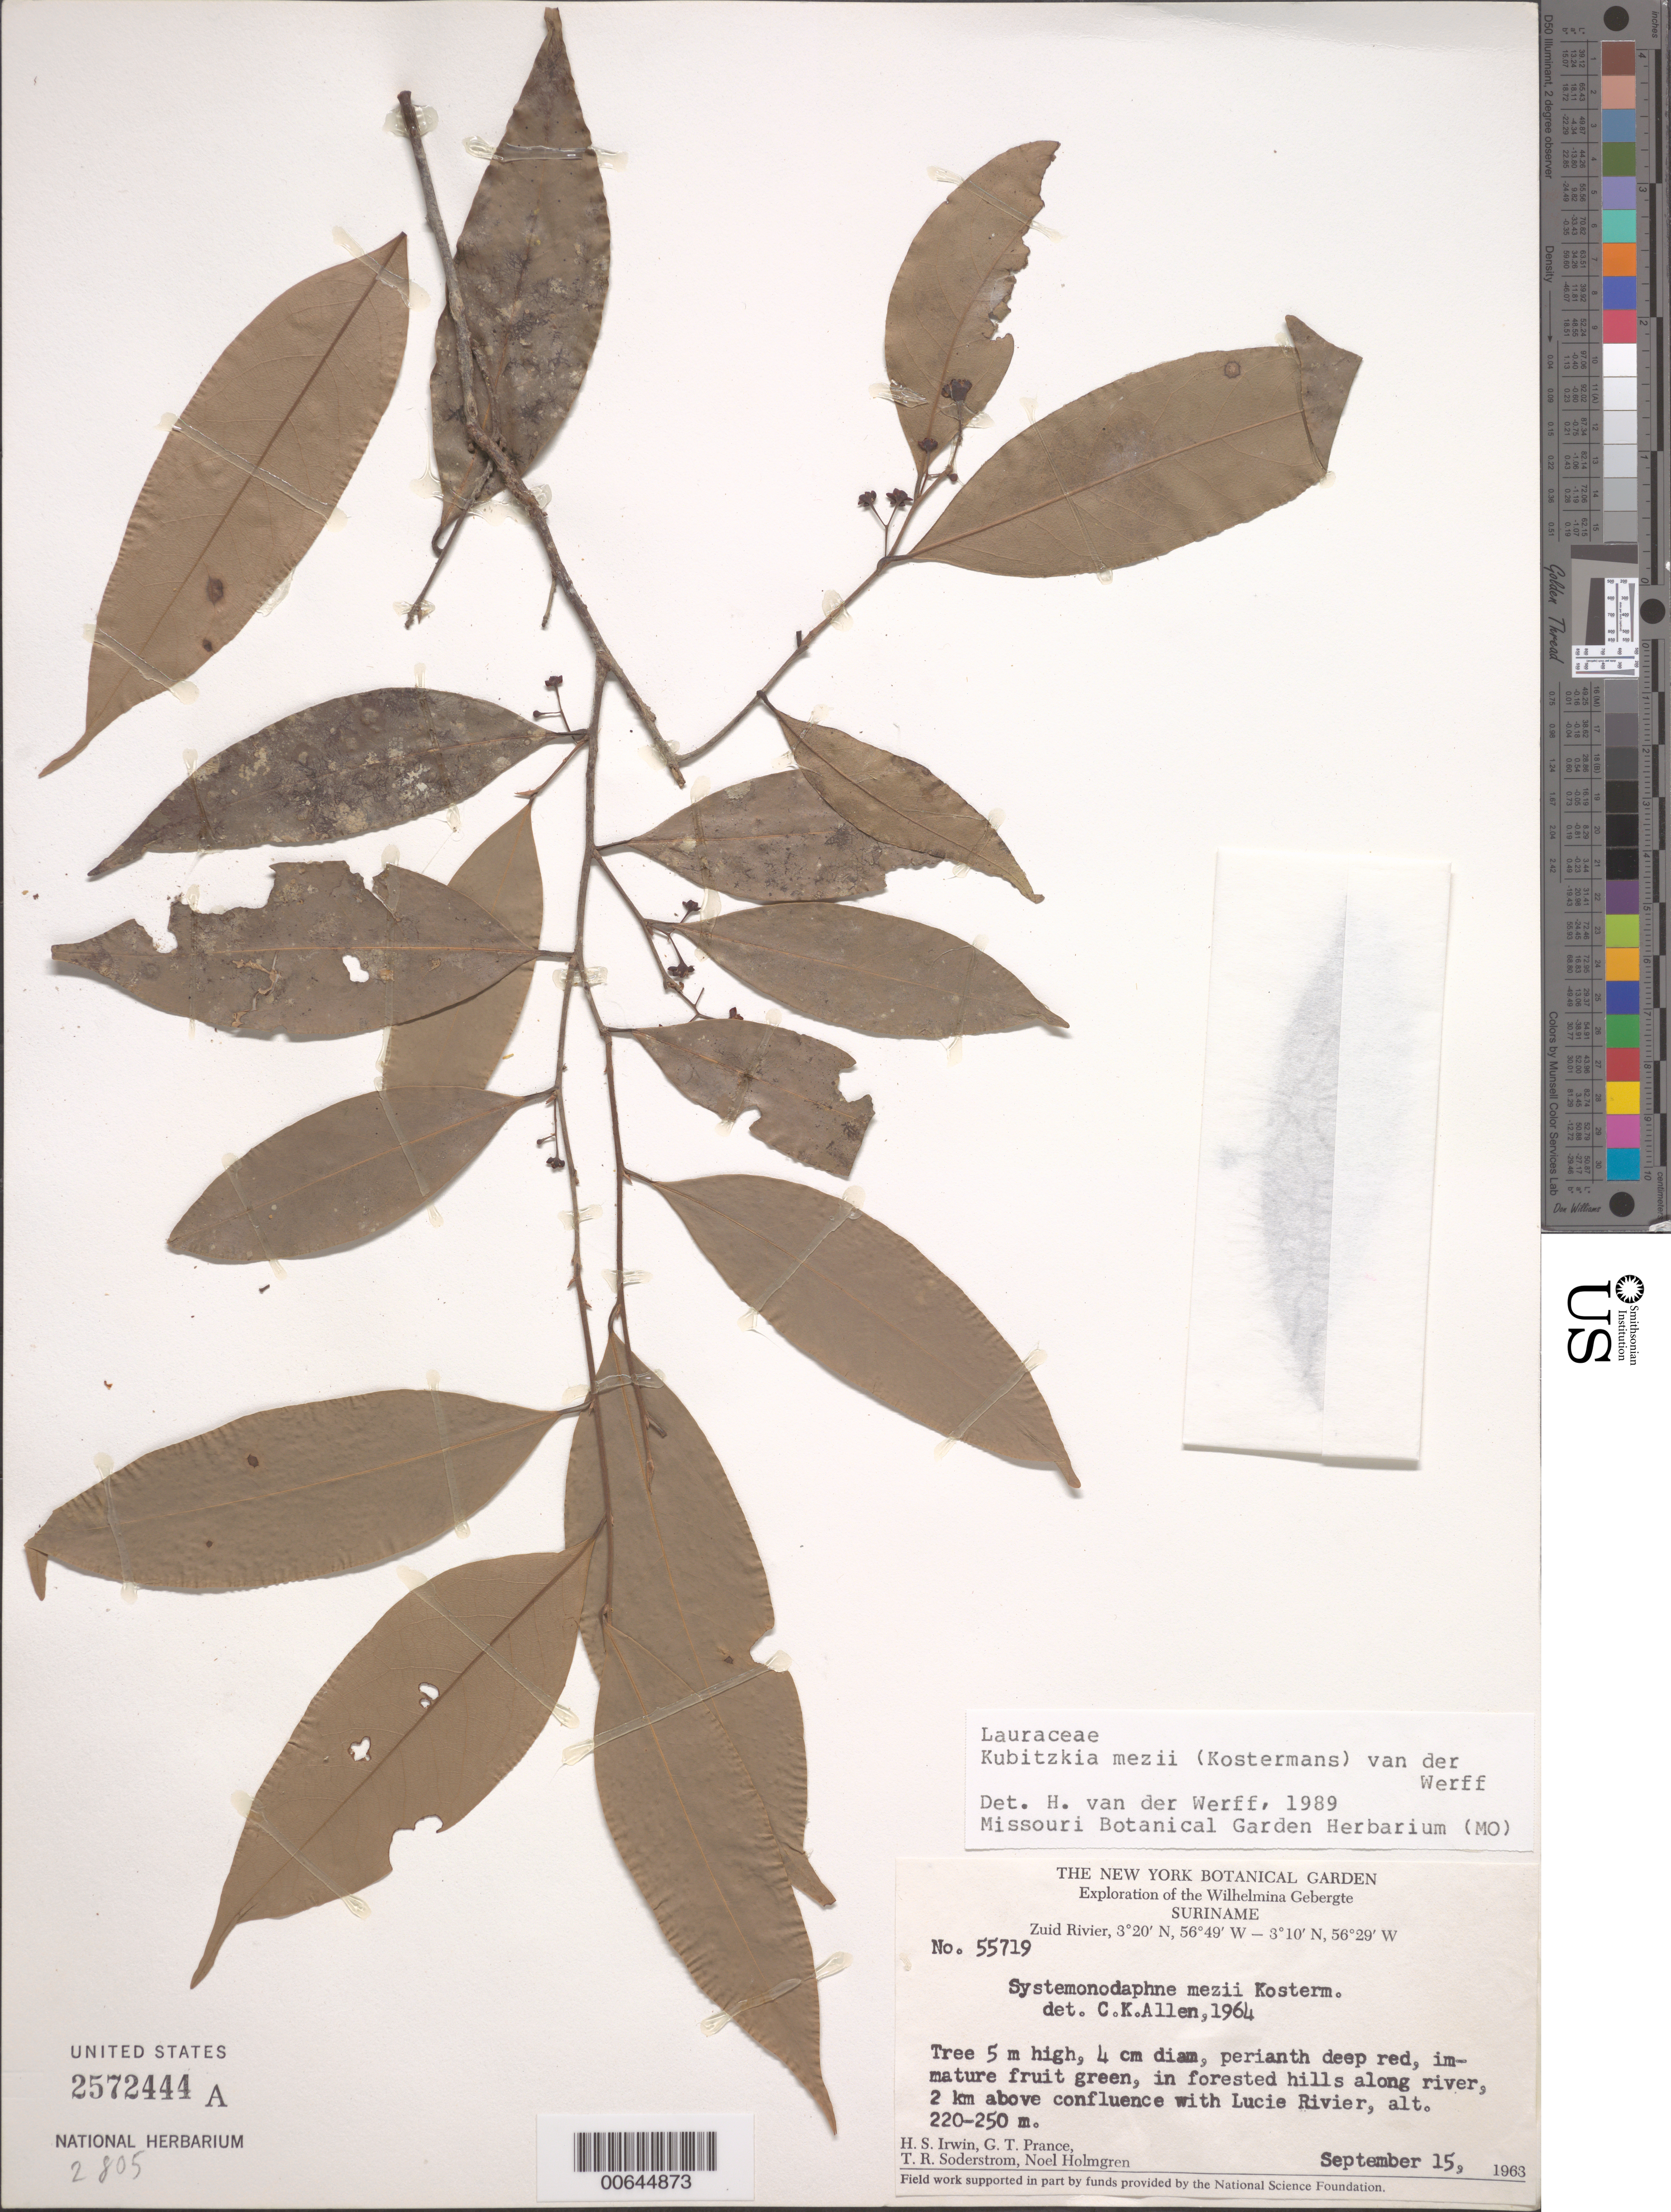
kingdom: Plantae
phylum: Tracheophyta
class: Magnoliopsida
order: Laurales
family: Lauraceae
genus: Kubitzkia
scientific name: Kubitzkia macrantha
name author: (Kosterm.) van der Werff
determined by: van der Werff, H., (MO), Missouri Botanical Garden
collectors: H. Irwin, G. T. Prance, T. R. Soderstrom & N. H. Holmgren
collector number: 55719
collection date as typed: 15-Sep-63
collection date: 1963-09-15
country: Suriname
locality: Zuid River, 2 km above confluence with Lucie R., Wilhelmina Gebergte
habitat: Forested hills along river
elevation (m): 220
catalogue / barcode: US 2572444